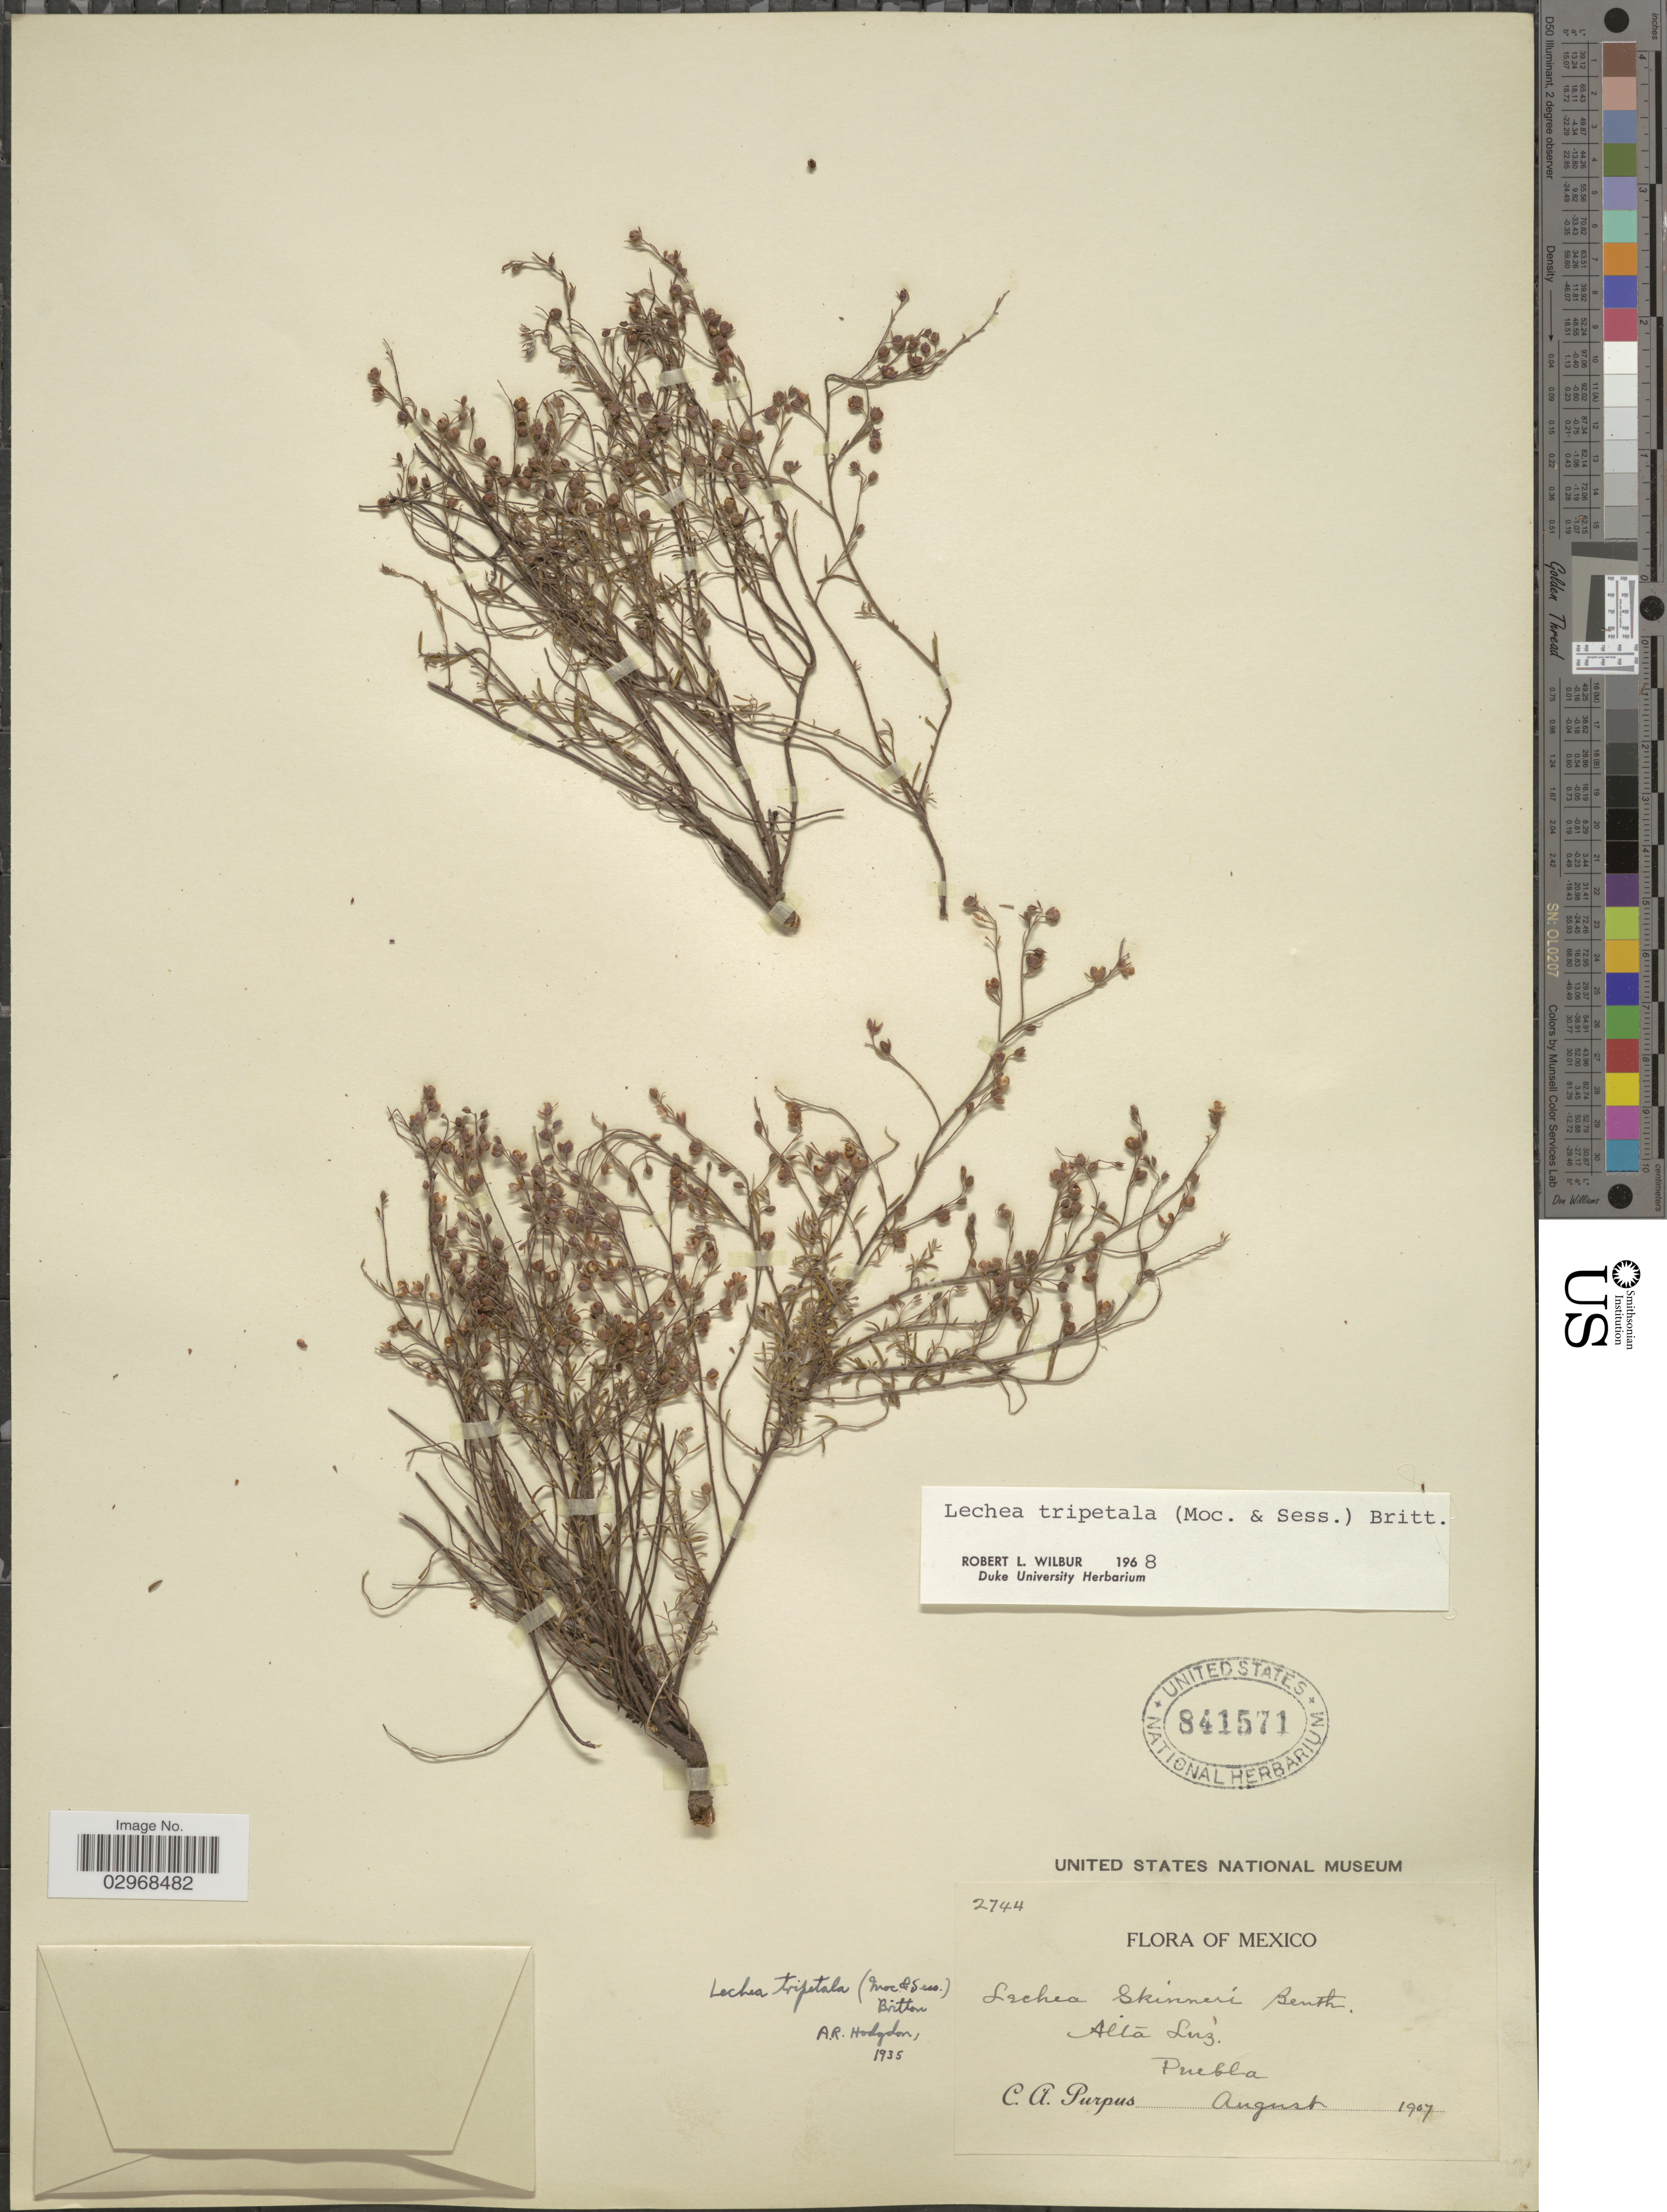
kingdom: Plantae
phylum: Tracheophyta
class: Magnoliopsida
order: Malvales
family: Cistaceae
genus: Lechea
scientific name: Lechea tripetala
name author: (Moc. & Sessé ex Dunal) Britton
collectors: C. A. Purpus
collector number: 2744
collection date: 1907-08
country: Mexico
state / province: Puebla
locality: Alta Luz.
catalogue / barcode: US 841571